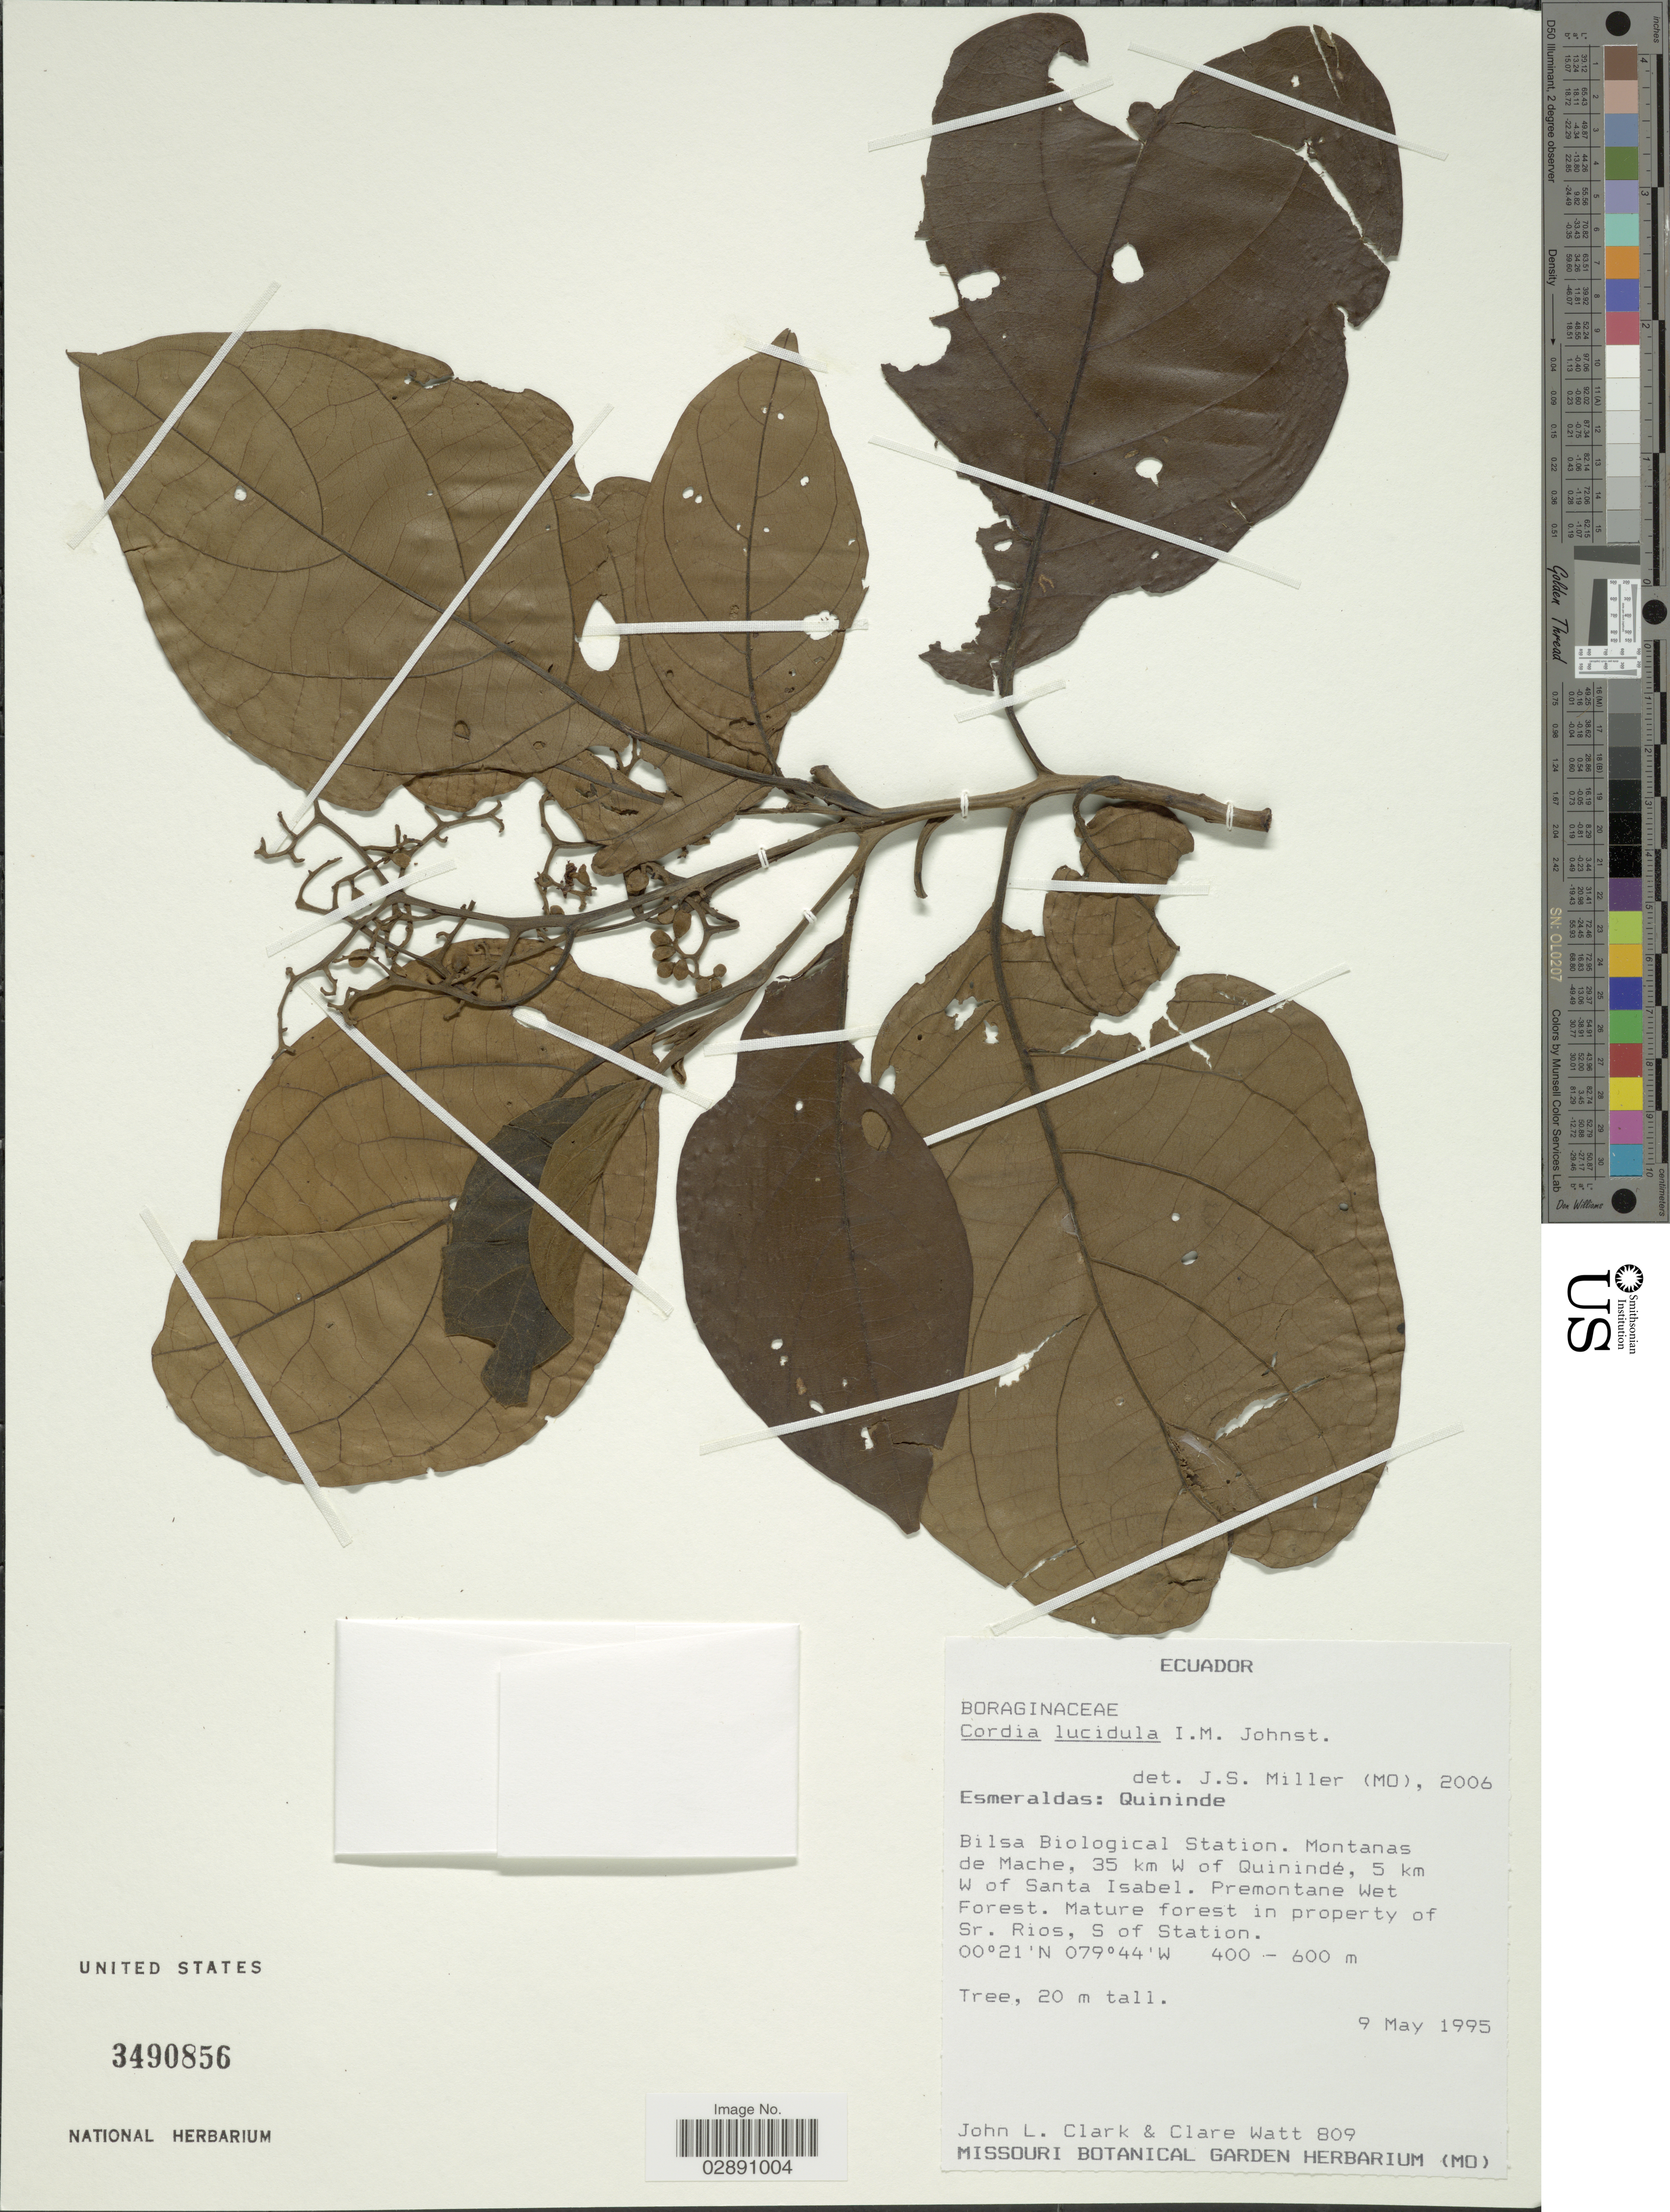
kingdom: Plantae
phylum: Tracheophyta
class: Magnoliopsida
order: Boraginales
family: Cordiaceae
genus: Cordia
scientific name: Cordia lucidula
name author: I.M. Johnst.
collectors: J. L. Clark & C. Watt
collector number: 809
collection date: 1995-05-09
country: Ecuador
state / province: Esmeraldas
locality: Quininde. Bilsa Biological Station. Montanas de Mache, 35 km W of Quinindé, 5 km W of Santa Isabel. Property of Sr. Rios, S of Station.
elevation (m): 400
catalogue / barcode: US 3490856